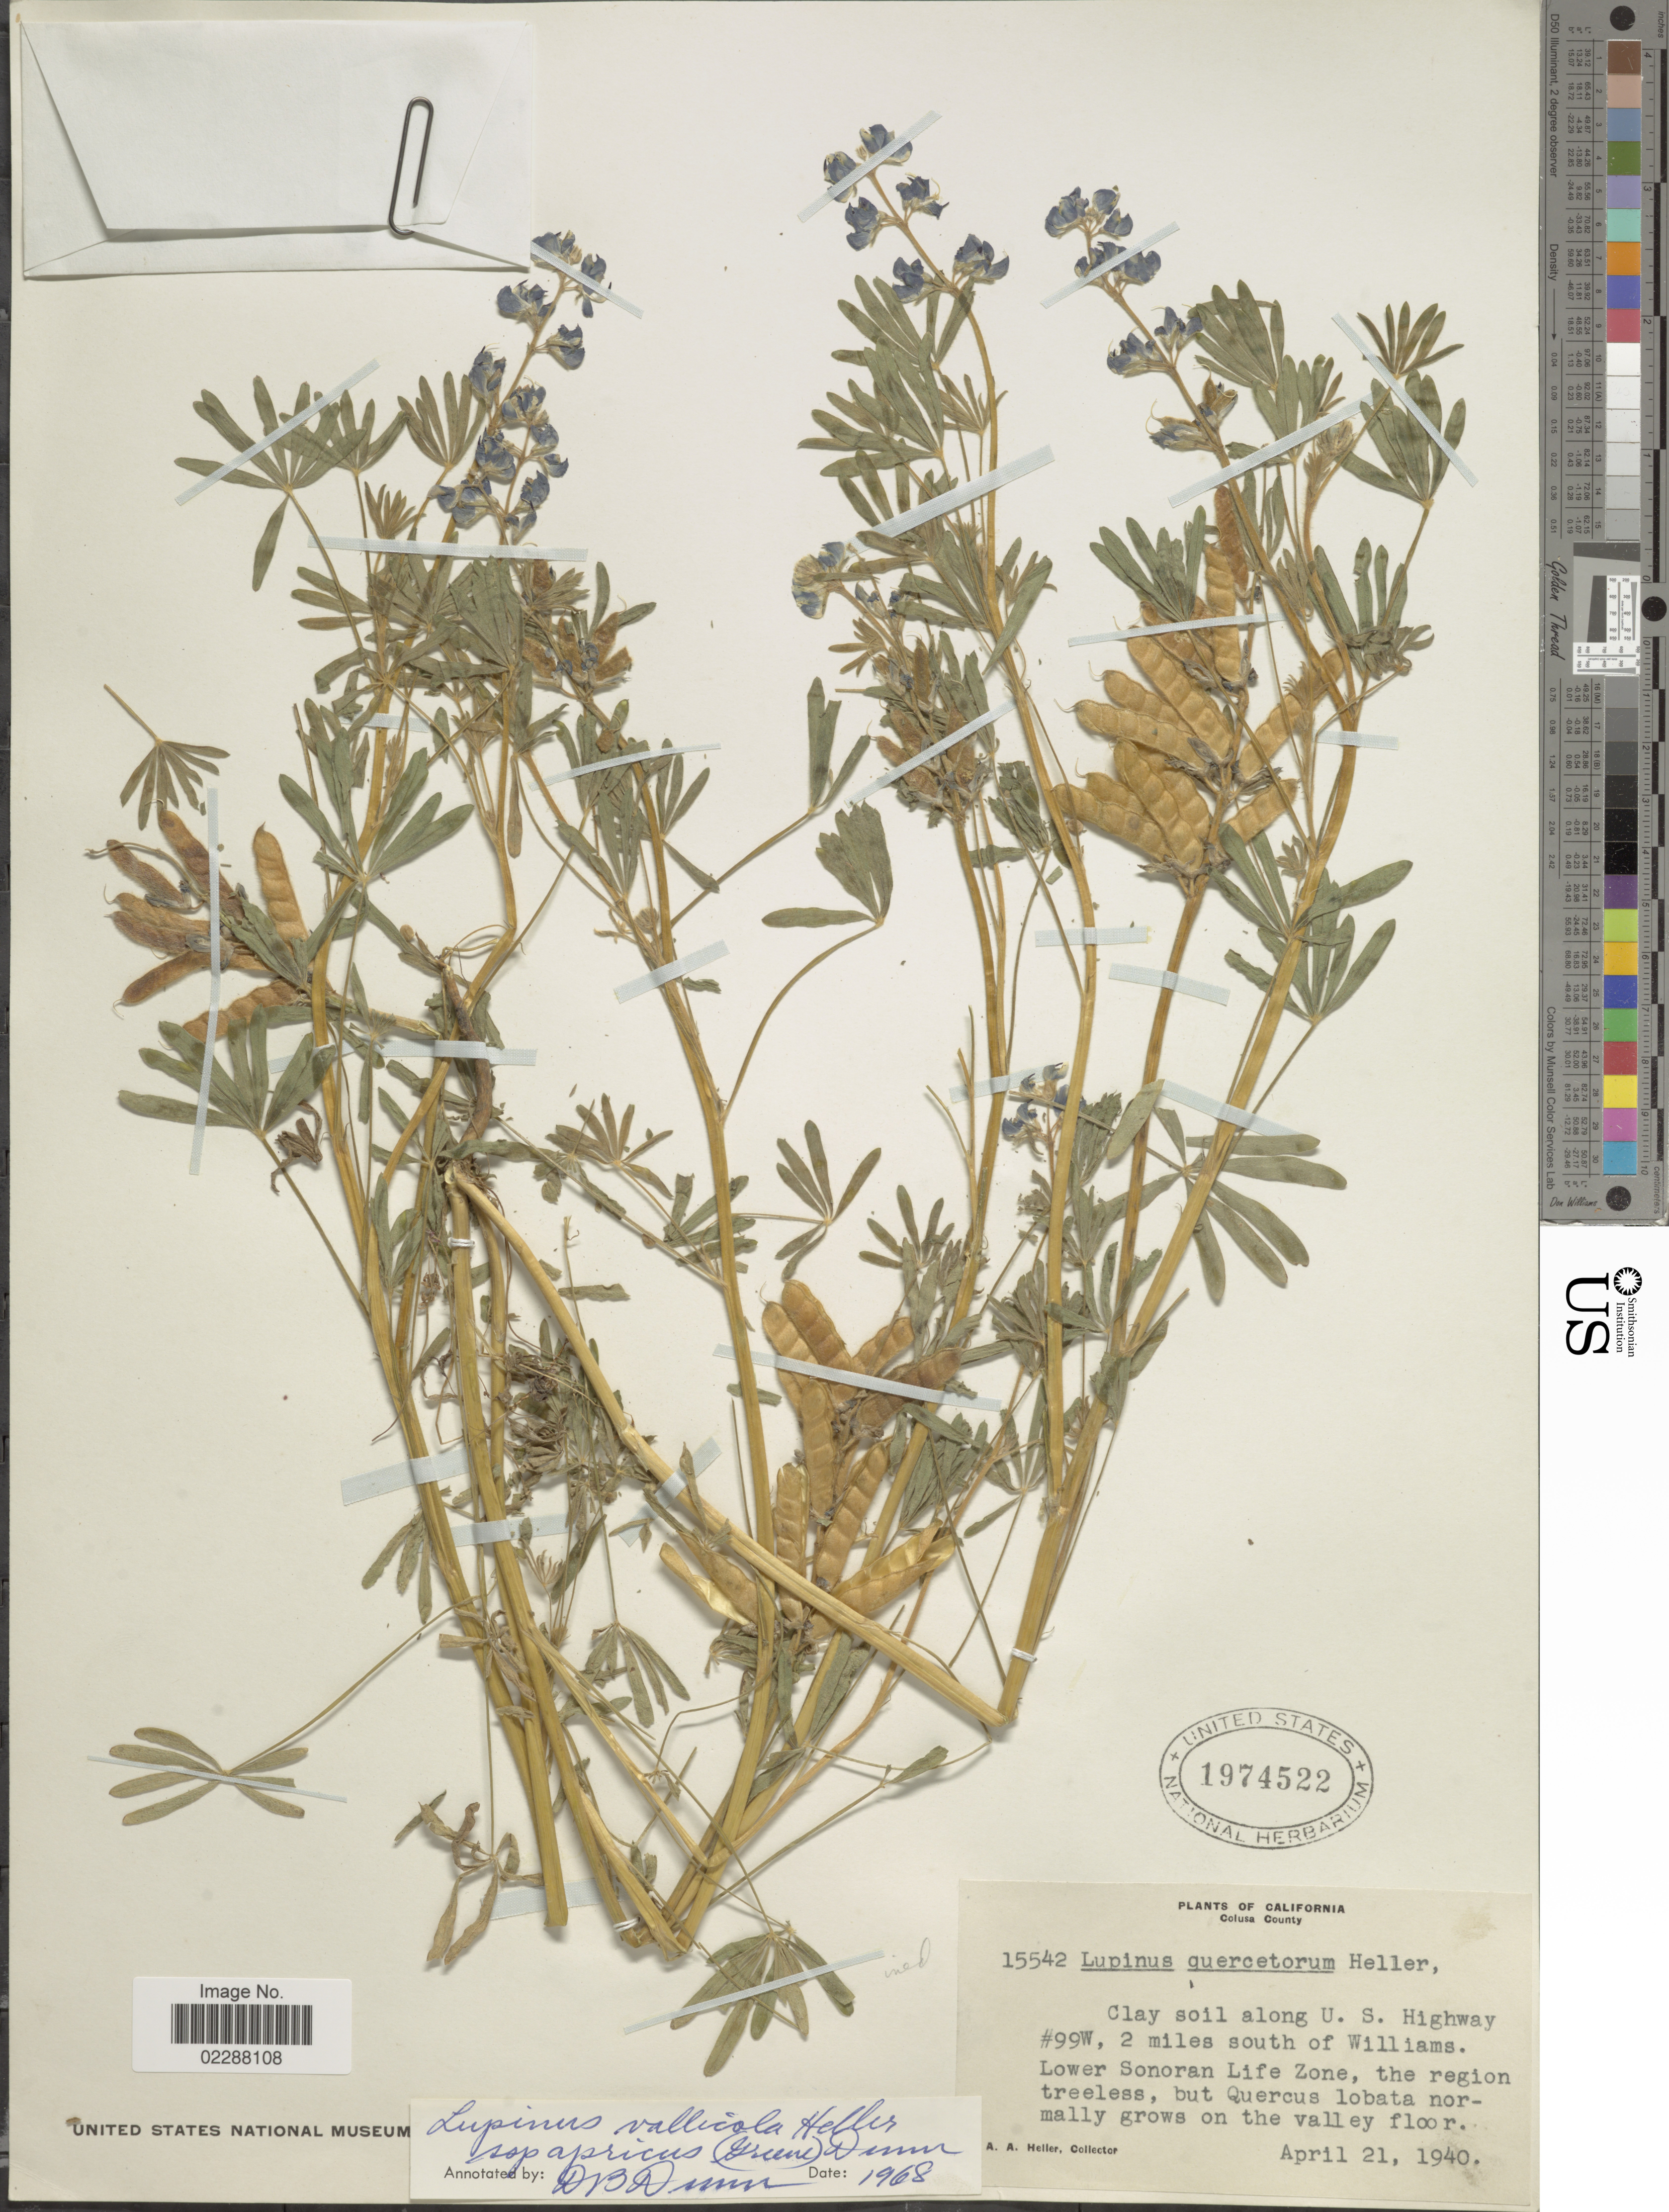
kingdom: Plantae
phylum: Tracheophyta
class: Magnoliopsida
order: Fabales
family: Fabaceae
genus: Lupinus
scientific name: Lupinus vallicola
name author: A. Heller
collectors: A. A. Heller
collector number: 15542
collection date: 1940-04-21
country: United States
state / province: California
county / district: Colusa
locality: Colusa County, Clay soil along U.S. Highway #99W, 2 miles south of Williams, Lower Sonoran Life Zone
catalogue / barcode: US 2974522